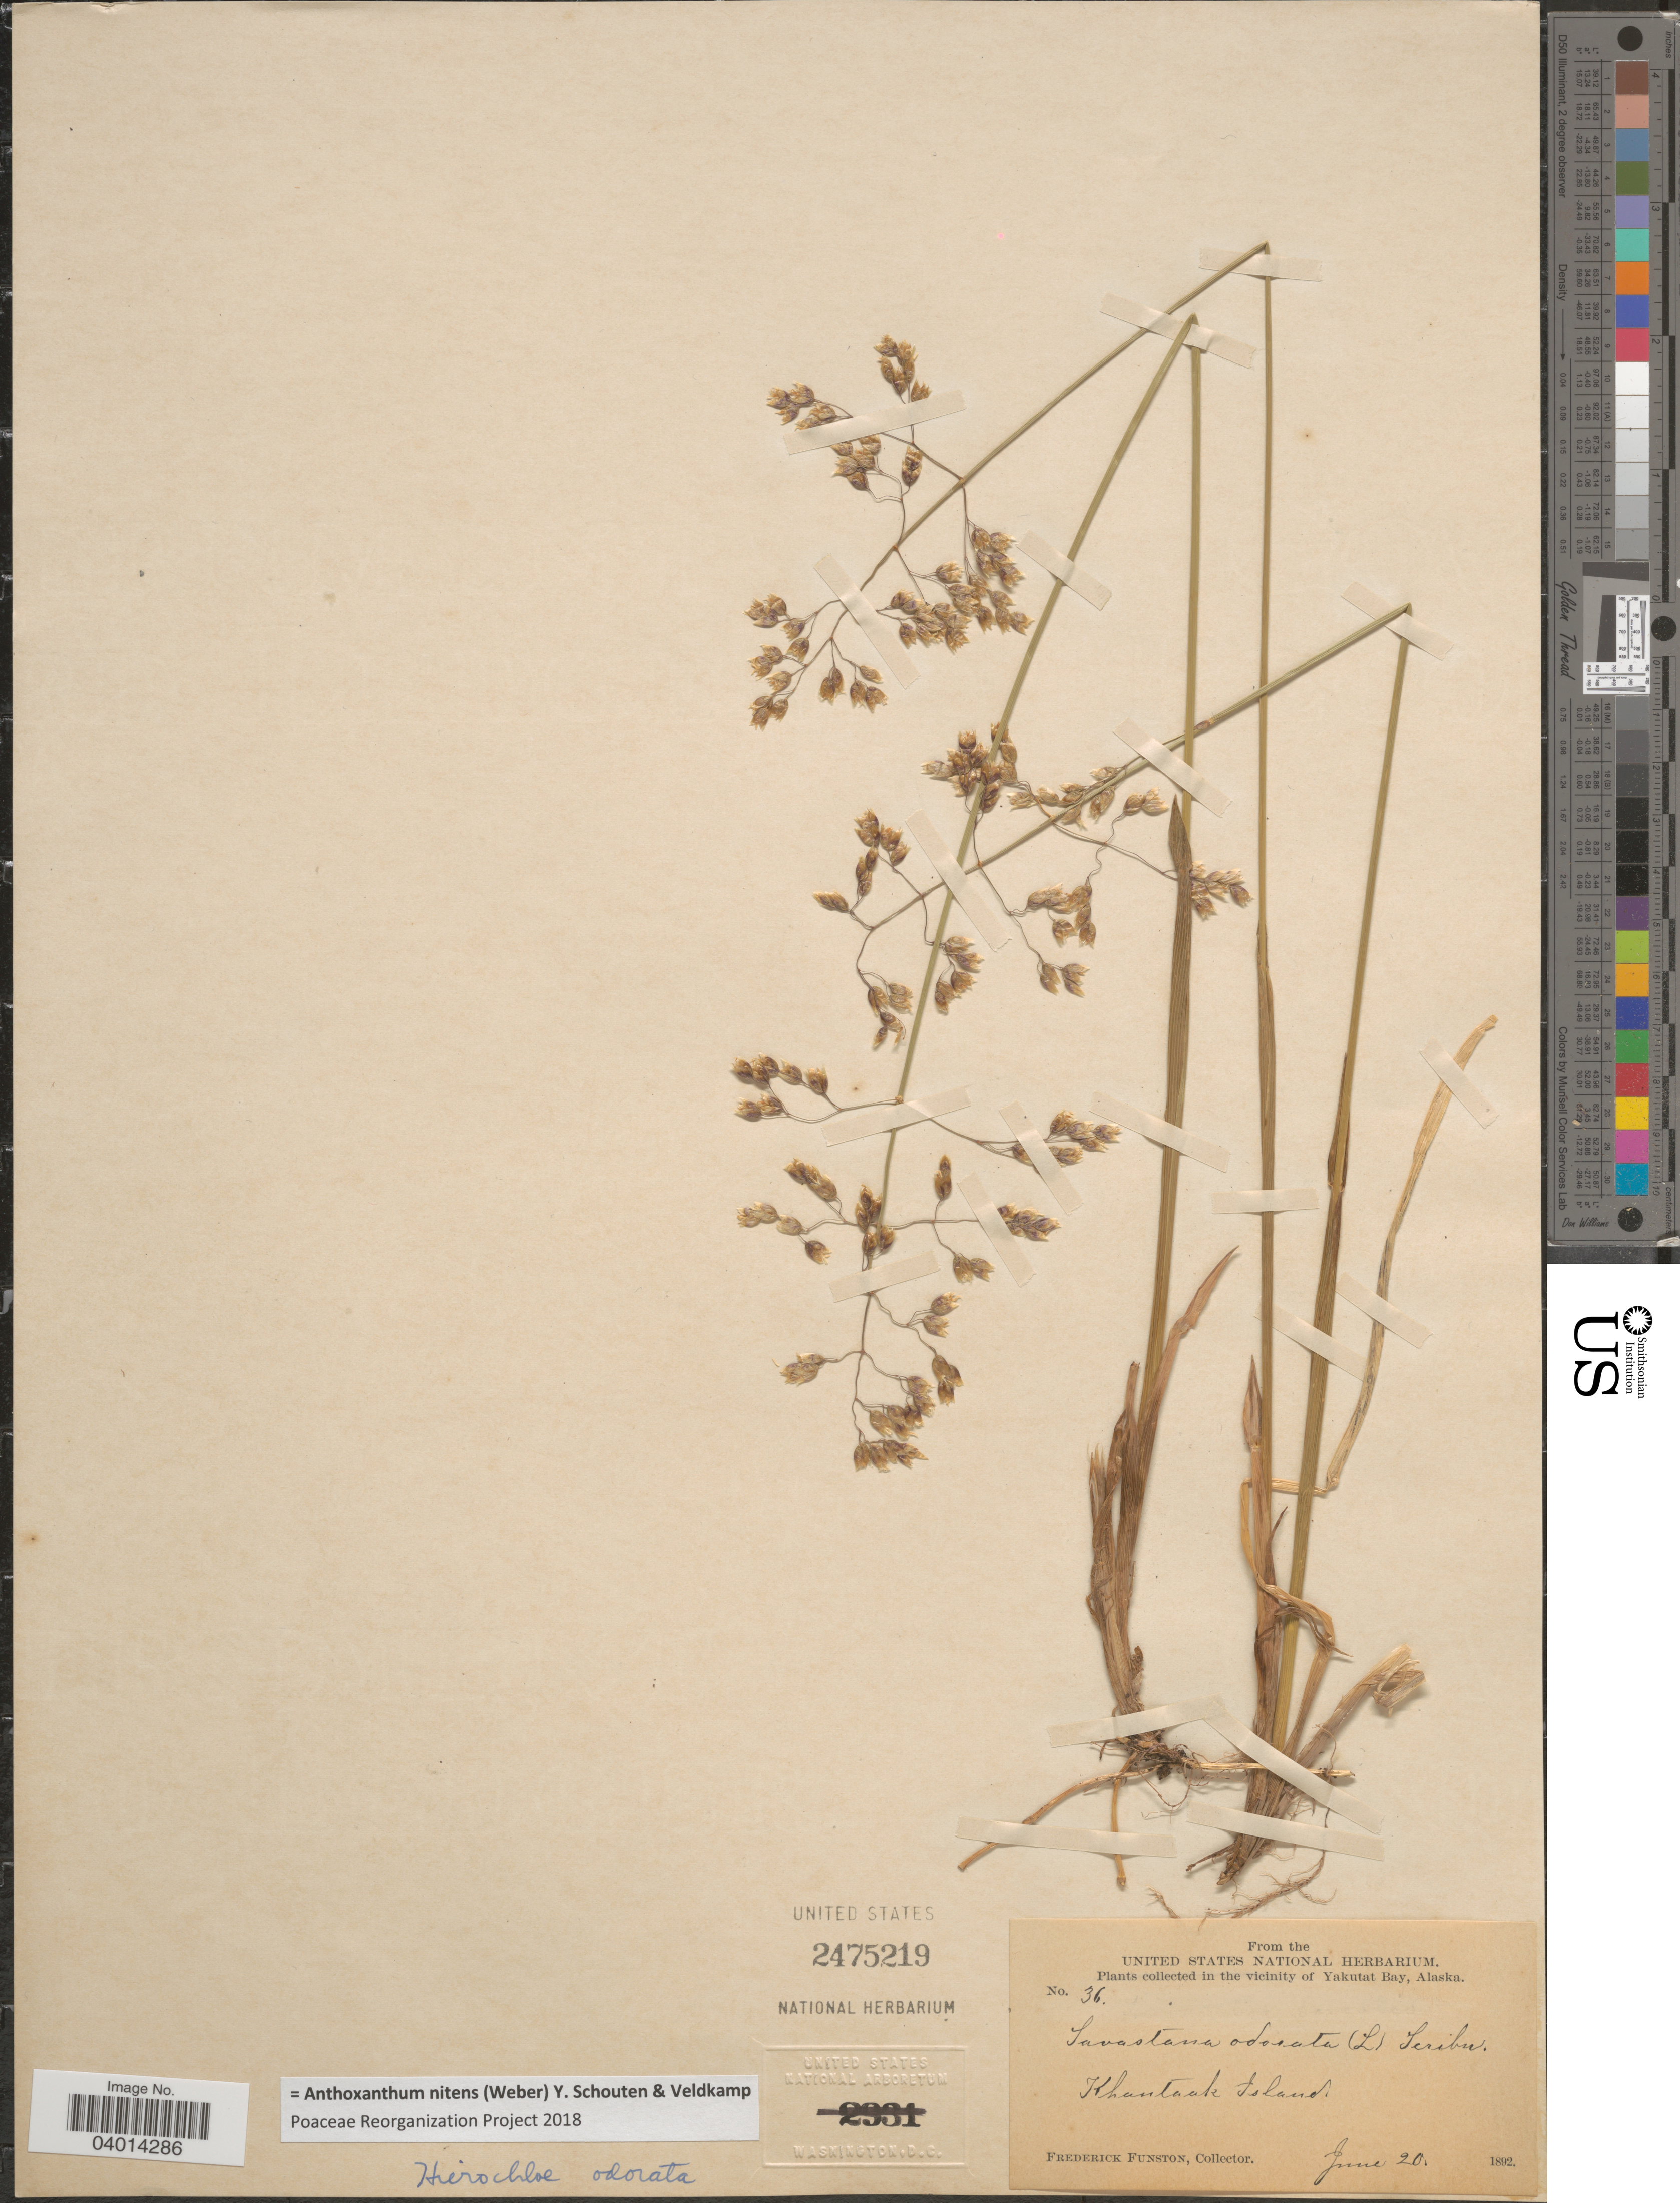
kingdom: Plantae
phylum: Tracheophyta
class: Liliopsida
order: Poales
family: Poaceae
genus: Anthoxanthum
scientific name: Anthoxanthum nitens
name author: (G.H. Weber) R.T.A. Schouten & Veldkamp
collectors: F. Funston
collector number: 36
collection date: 1892-06-20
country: United States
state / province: Alaska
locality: In the vicinity of Yakutat Bay. Khantaak Island.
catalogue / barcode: US 2475219